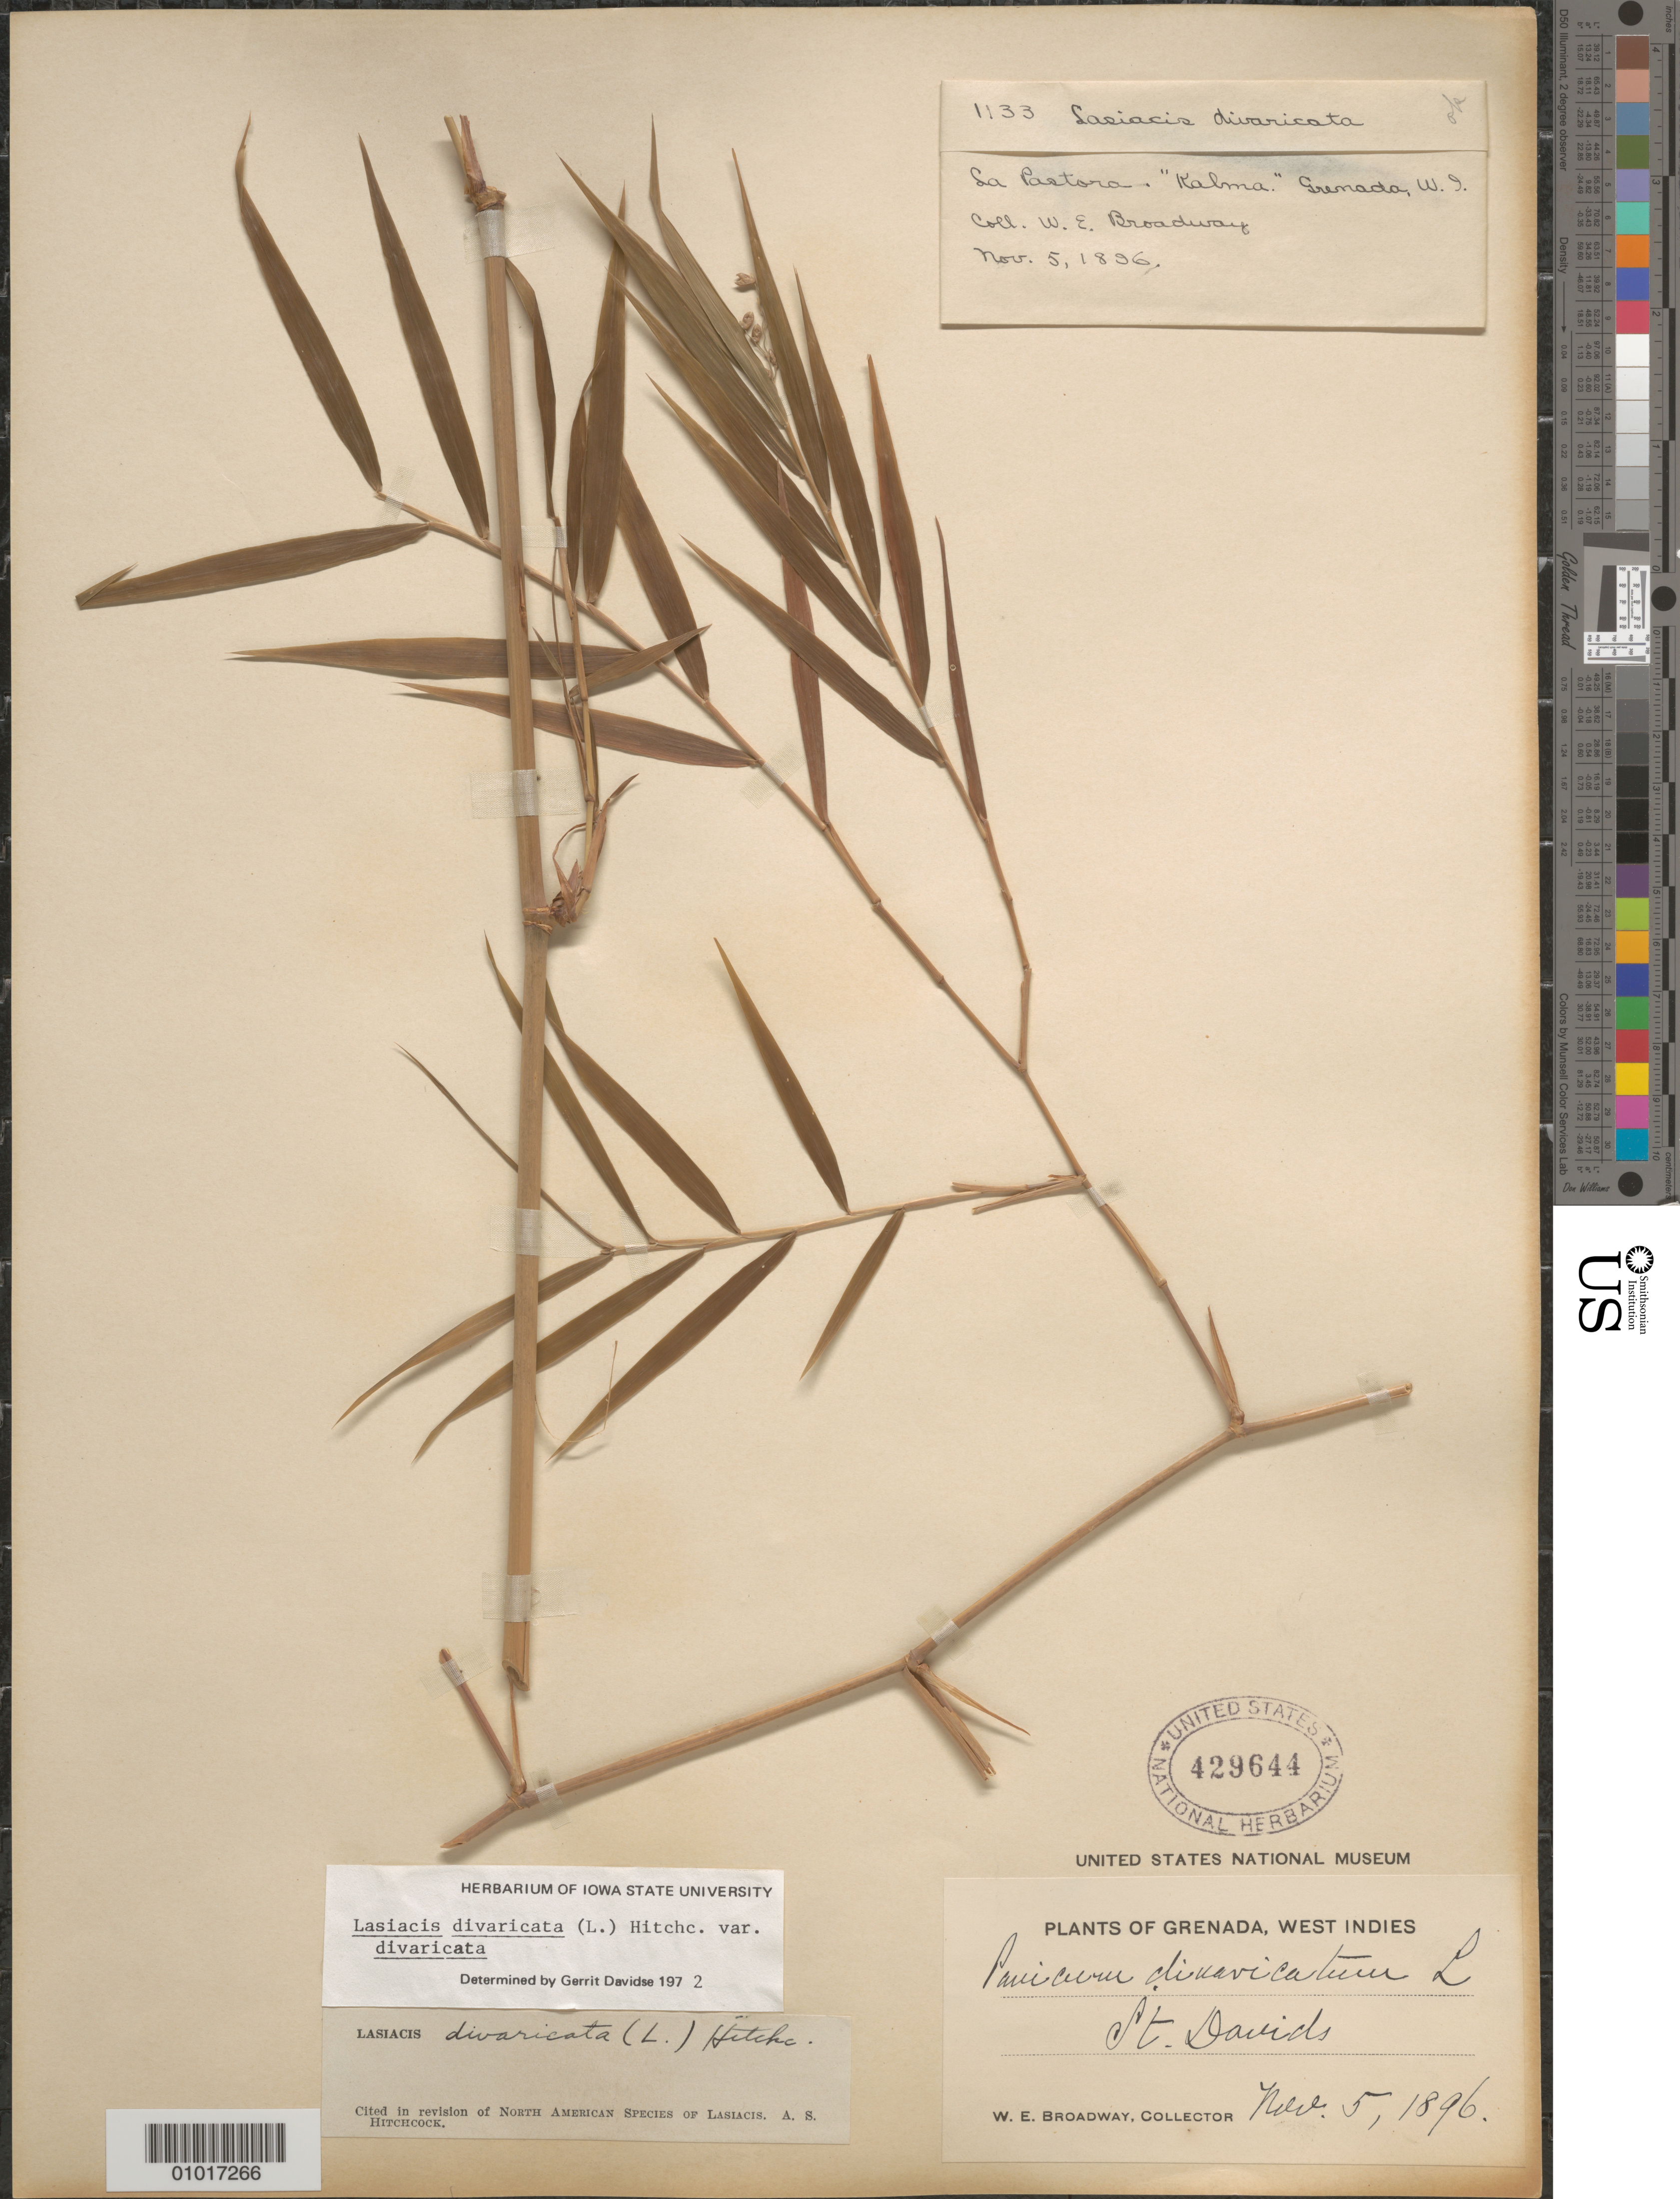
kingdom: Plantae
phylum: Tracheophyta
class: Liliopsida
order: Poales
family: Poaceae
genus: Lasiacis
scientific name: Lasiacis divaricata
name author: (L.) Hitchc.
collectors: W. E. Broadway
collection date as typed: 05 Nov 1869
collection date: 1869-11-05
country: Grenada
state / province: Saint David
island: Grenada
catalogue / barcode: US 429644